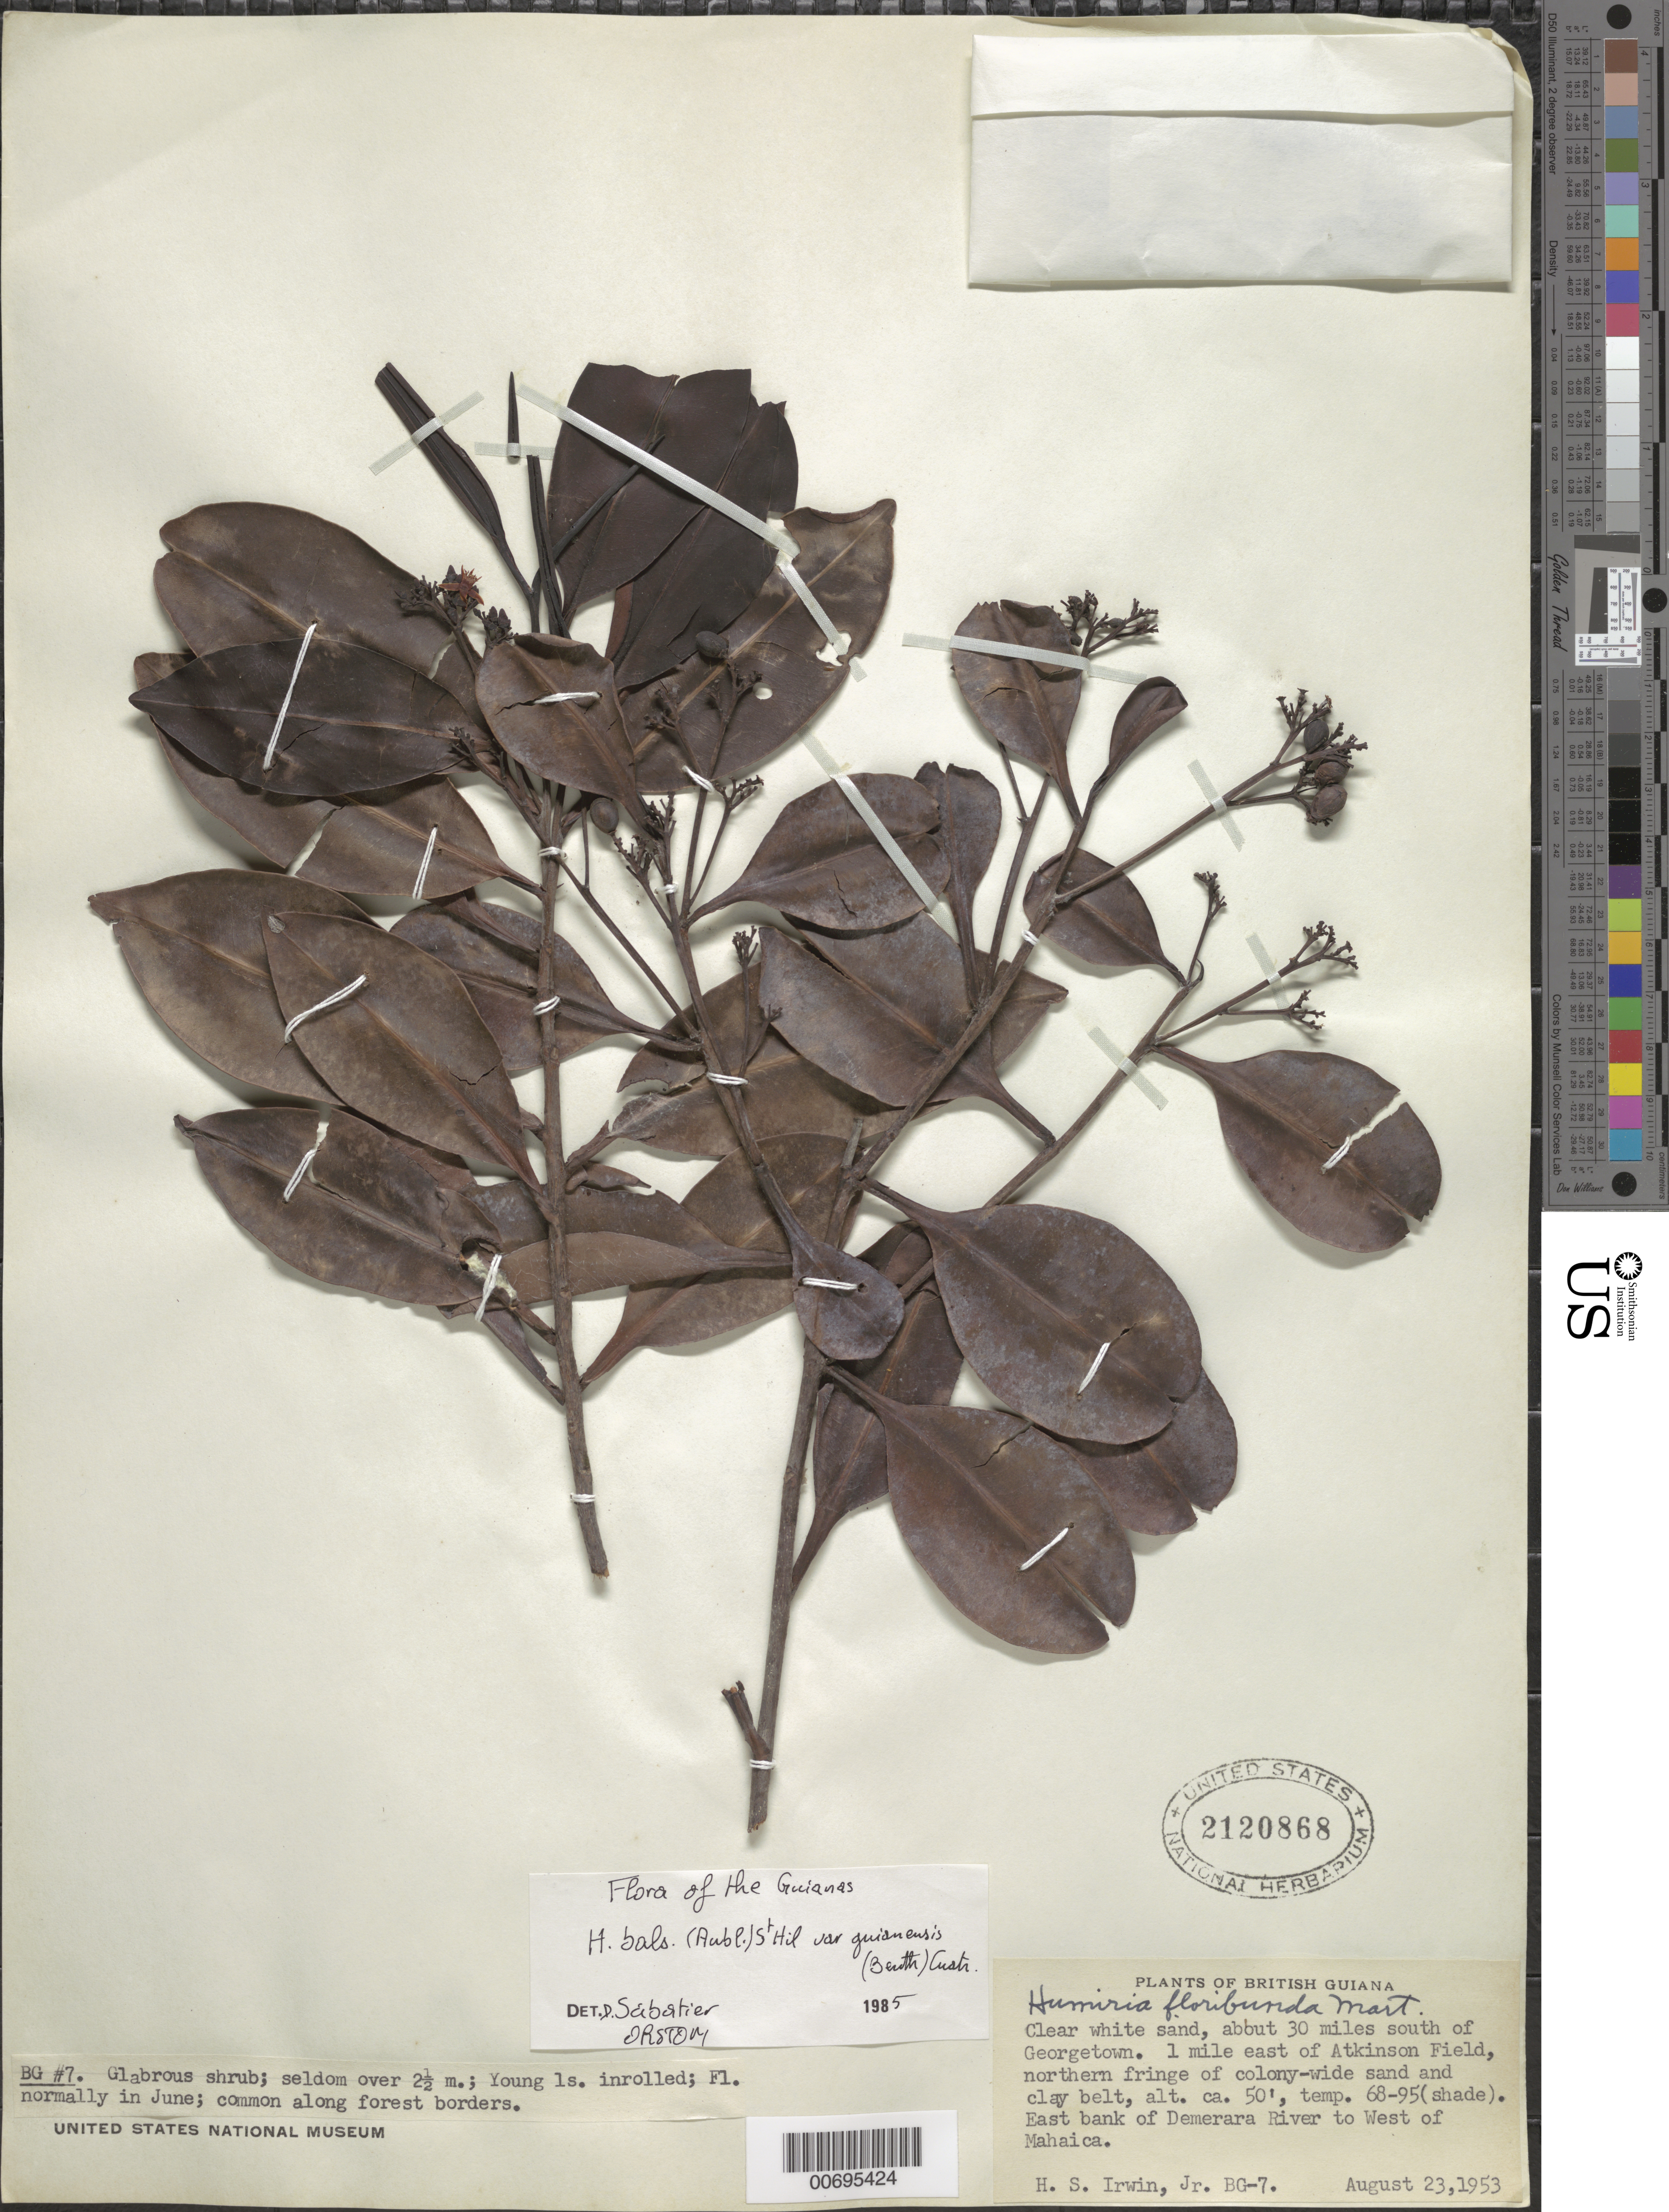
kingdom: Plantae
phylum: Tracheophyta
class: Magnoliopsida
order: Malpighiales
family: Humiriaceae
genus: Humiria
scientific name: Humiria balsamifera var. guianensis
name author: (Benth.) Cuatrec.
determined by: Sabatier, D.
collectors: H. Irwin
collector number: BG 7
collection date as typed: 23-Aug-53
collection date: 1953-08-23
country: Guyana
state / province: Demerara-Mahaica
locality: Atkinson Field, 1 mi. E of , Demerara R., E bank to W of Mahaica, ca. 30 mi. S of Georgetown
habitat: Forest borders. Northern fringe of a colony-wide sand and clay belt; clear white sands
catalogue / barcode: US 2120868